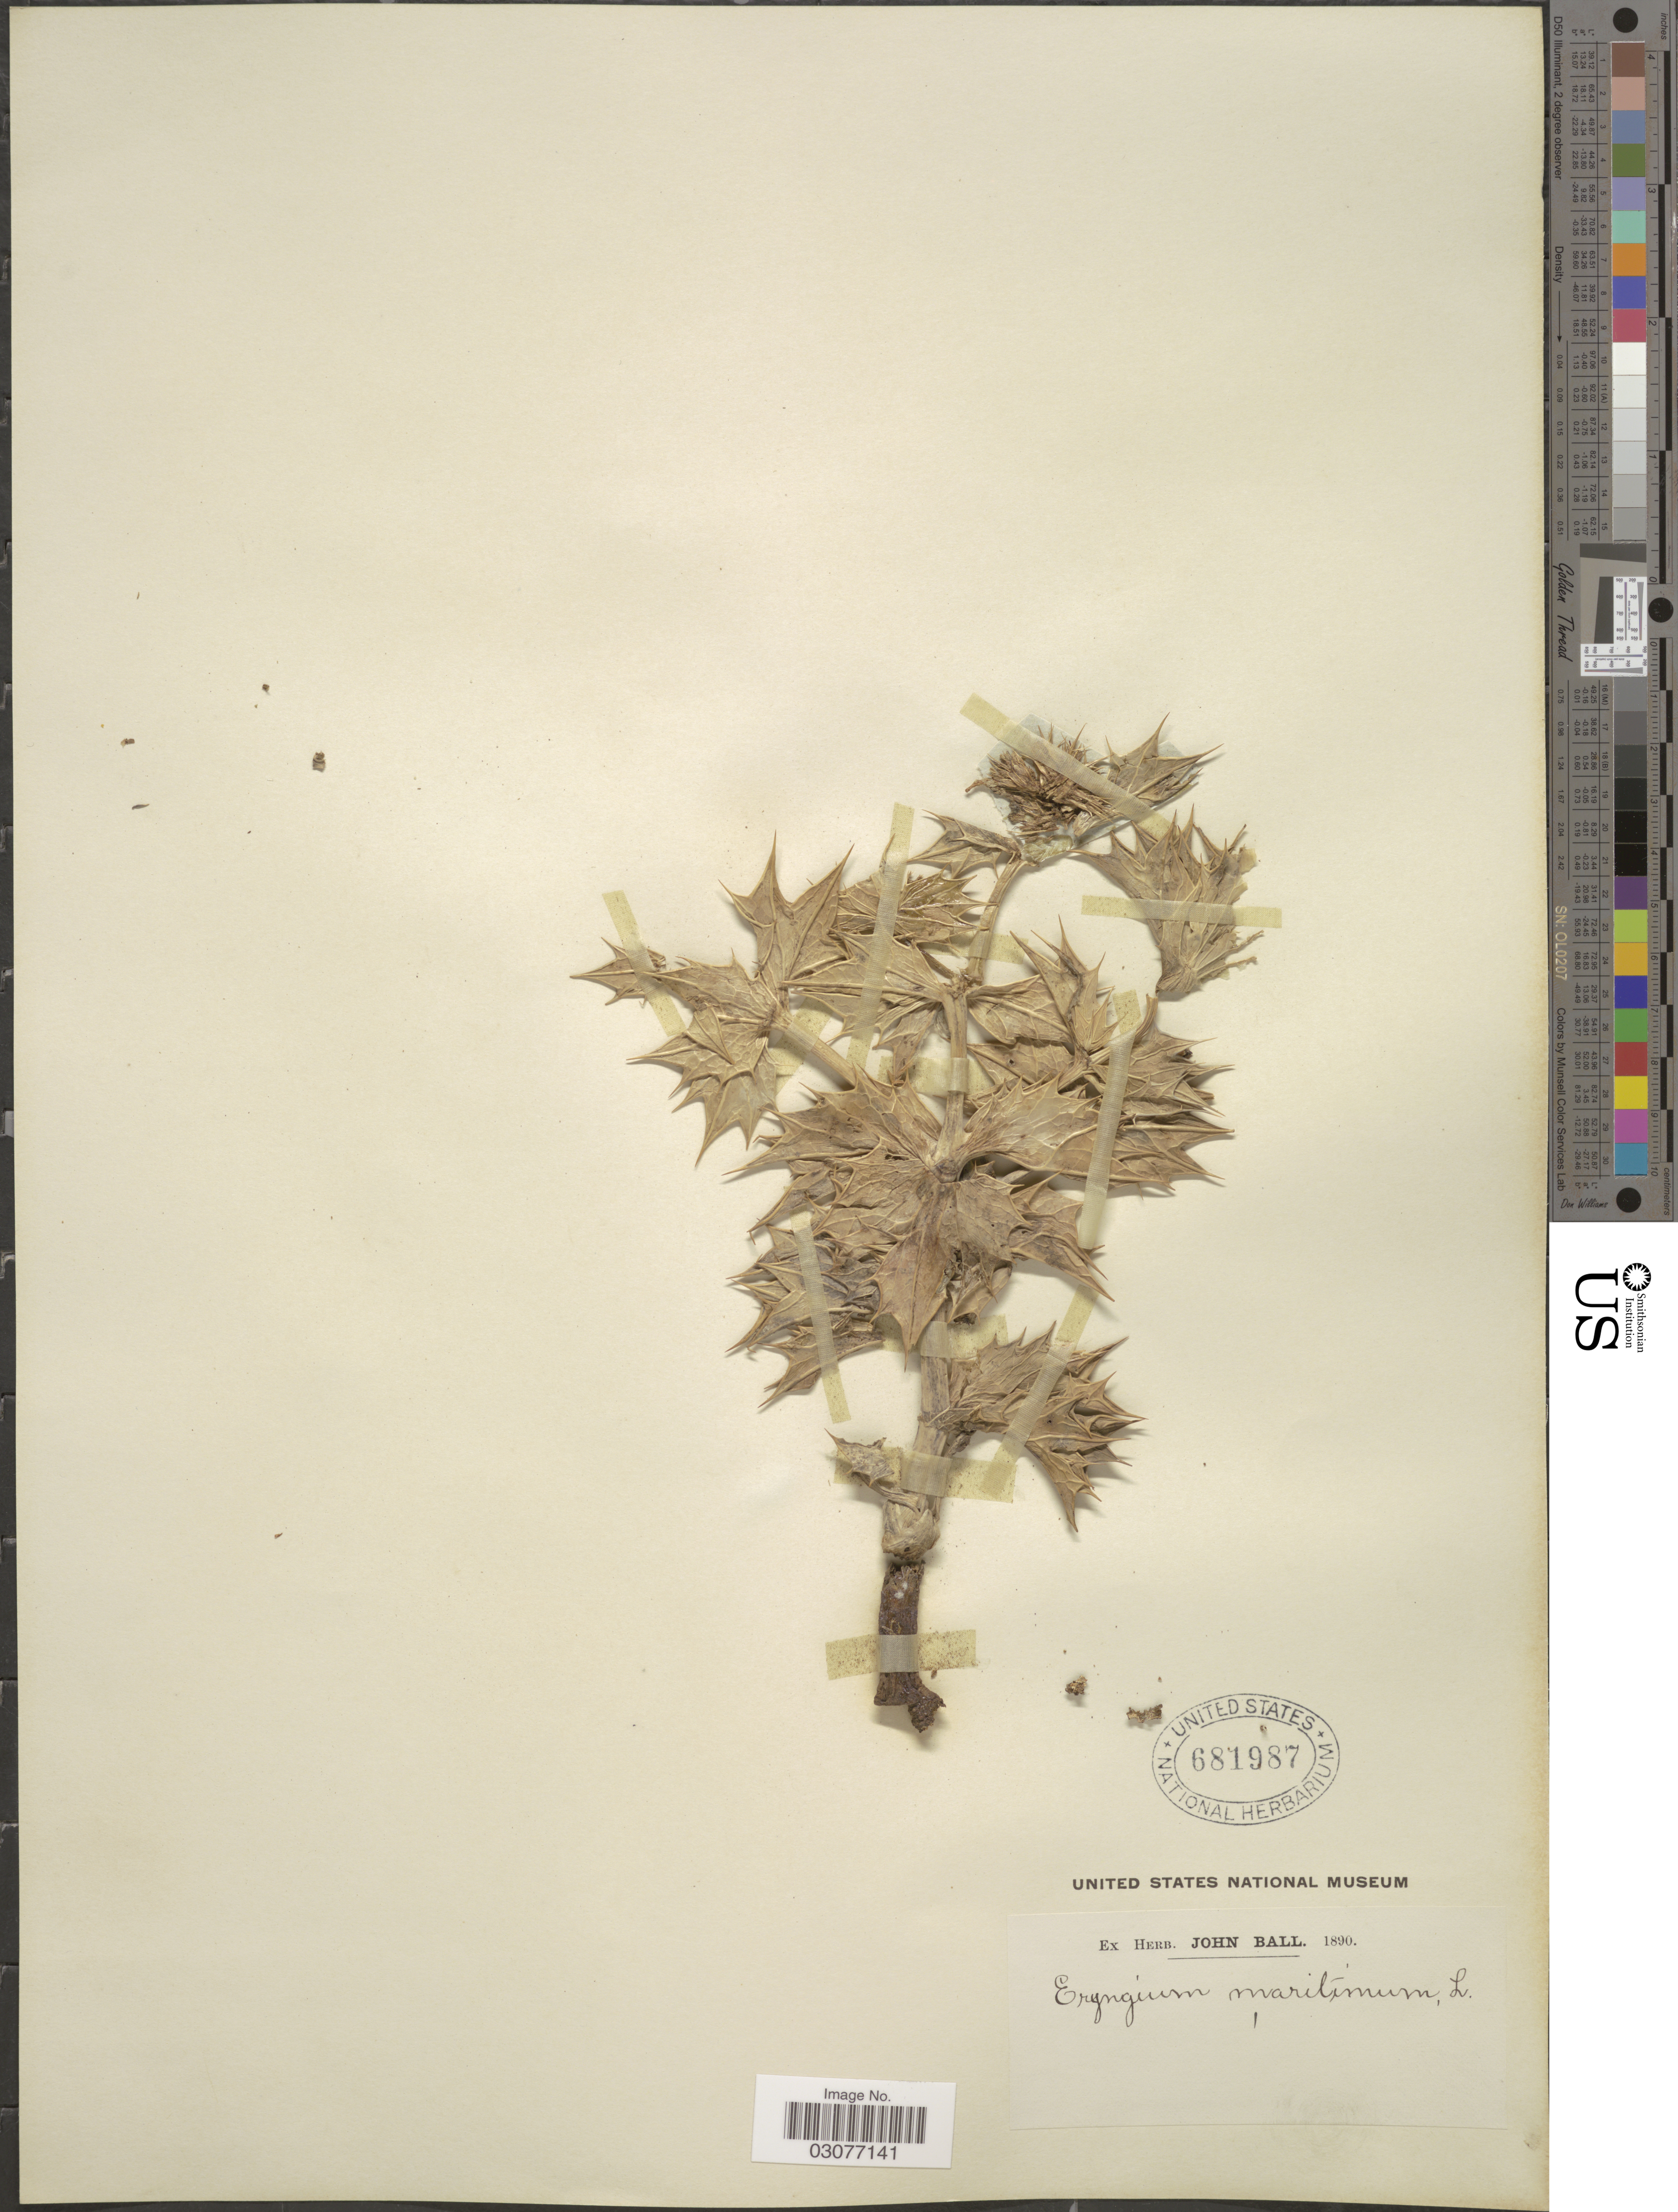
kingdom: Plantae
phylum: Tracheophyta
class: Magnoliopsida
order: Apiales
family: Apiaceae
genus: Eryngium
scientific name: Eryngium maritimum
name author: L.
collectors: ex herb. John Ball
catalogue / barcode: US 681987